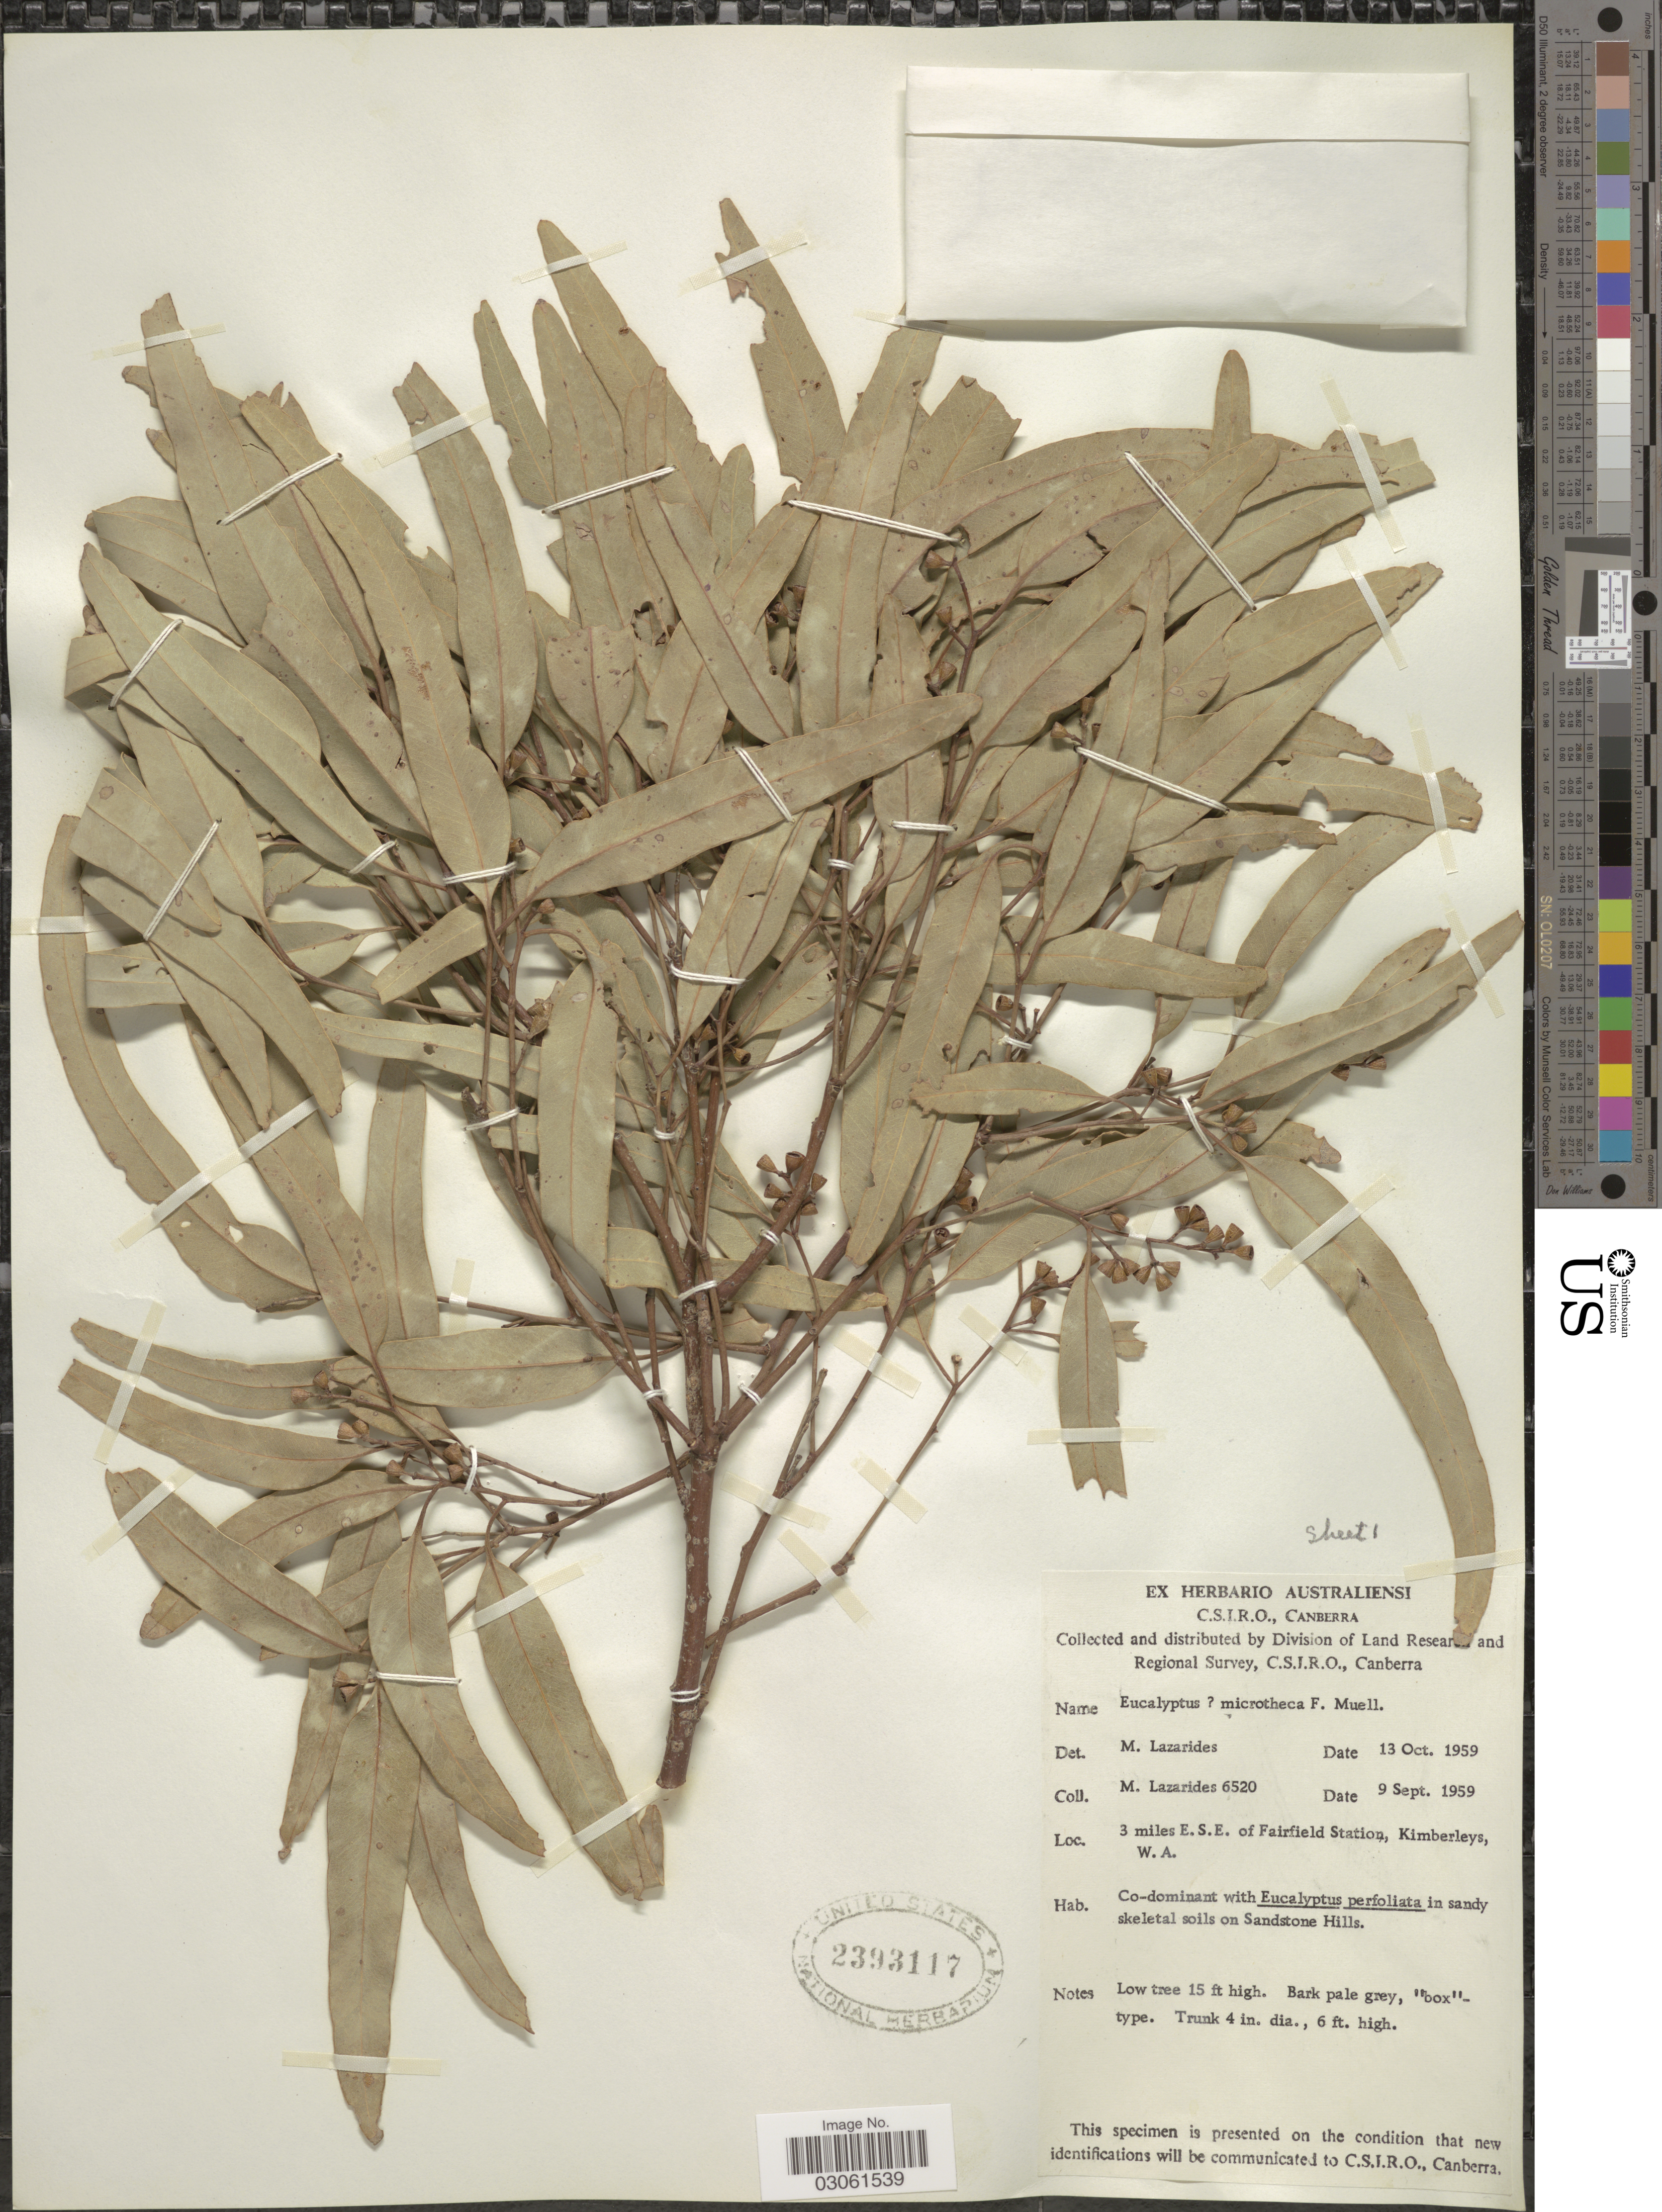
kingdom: Plantae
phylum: Tracheophyta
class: Magnoliopsida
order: Myrtales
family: Myrtaceae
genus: Eucalyptus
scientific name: Eucalyptus microtheca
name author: F. Muell.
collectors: M. Lazarides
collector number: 6520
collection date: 1959-09-09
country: Australia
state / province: Western Australia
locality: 3 miles E. S. E. of Fairfield Station, Kimberleys, W. A.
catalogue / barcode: US 2393117